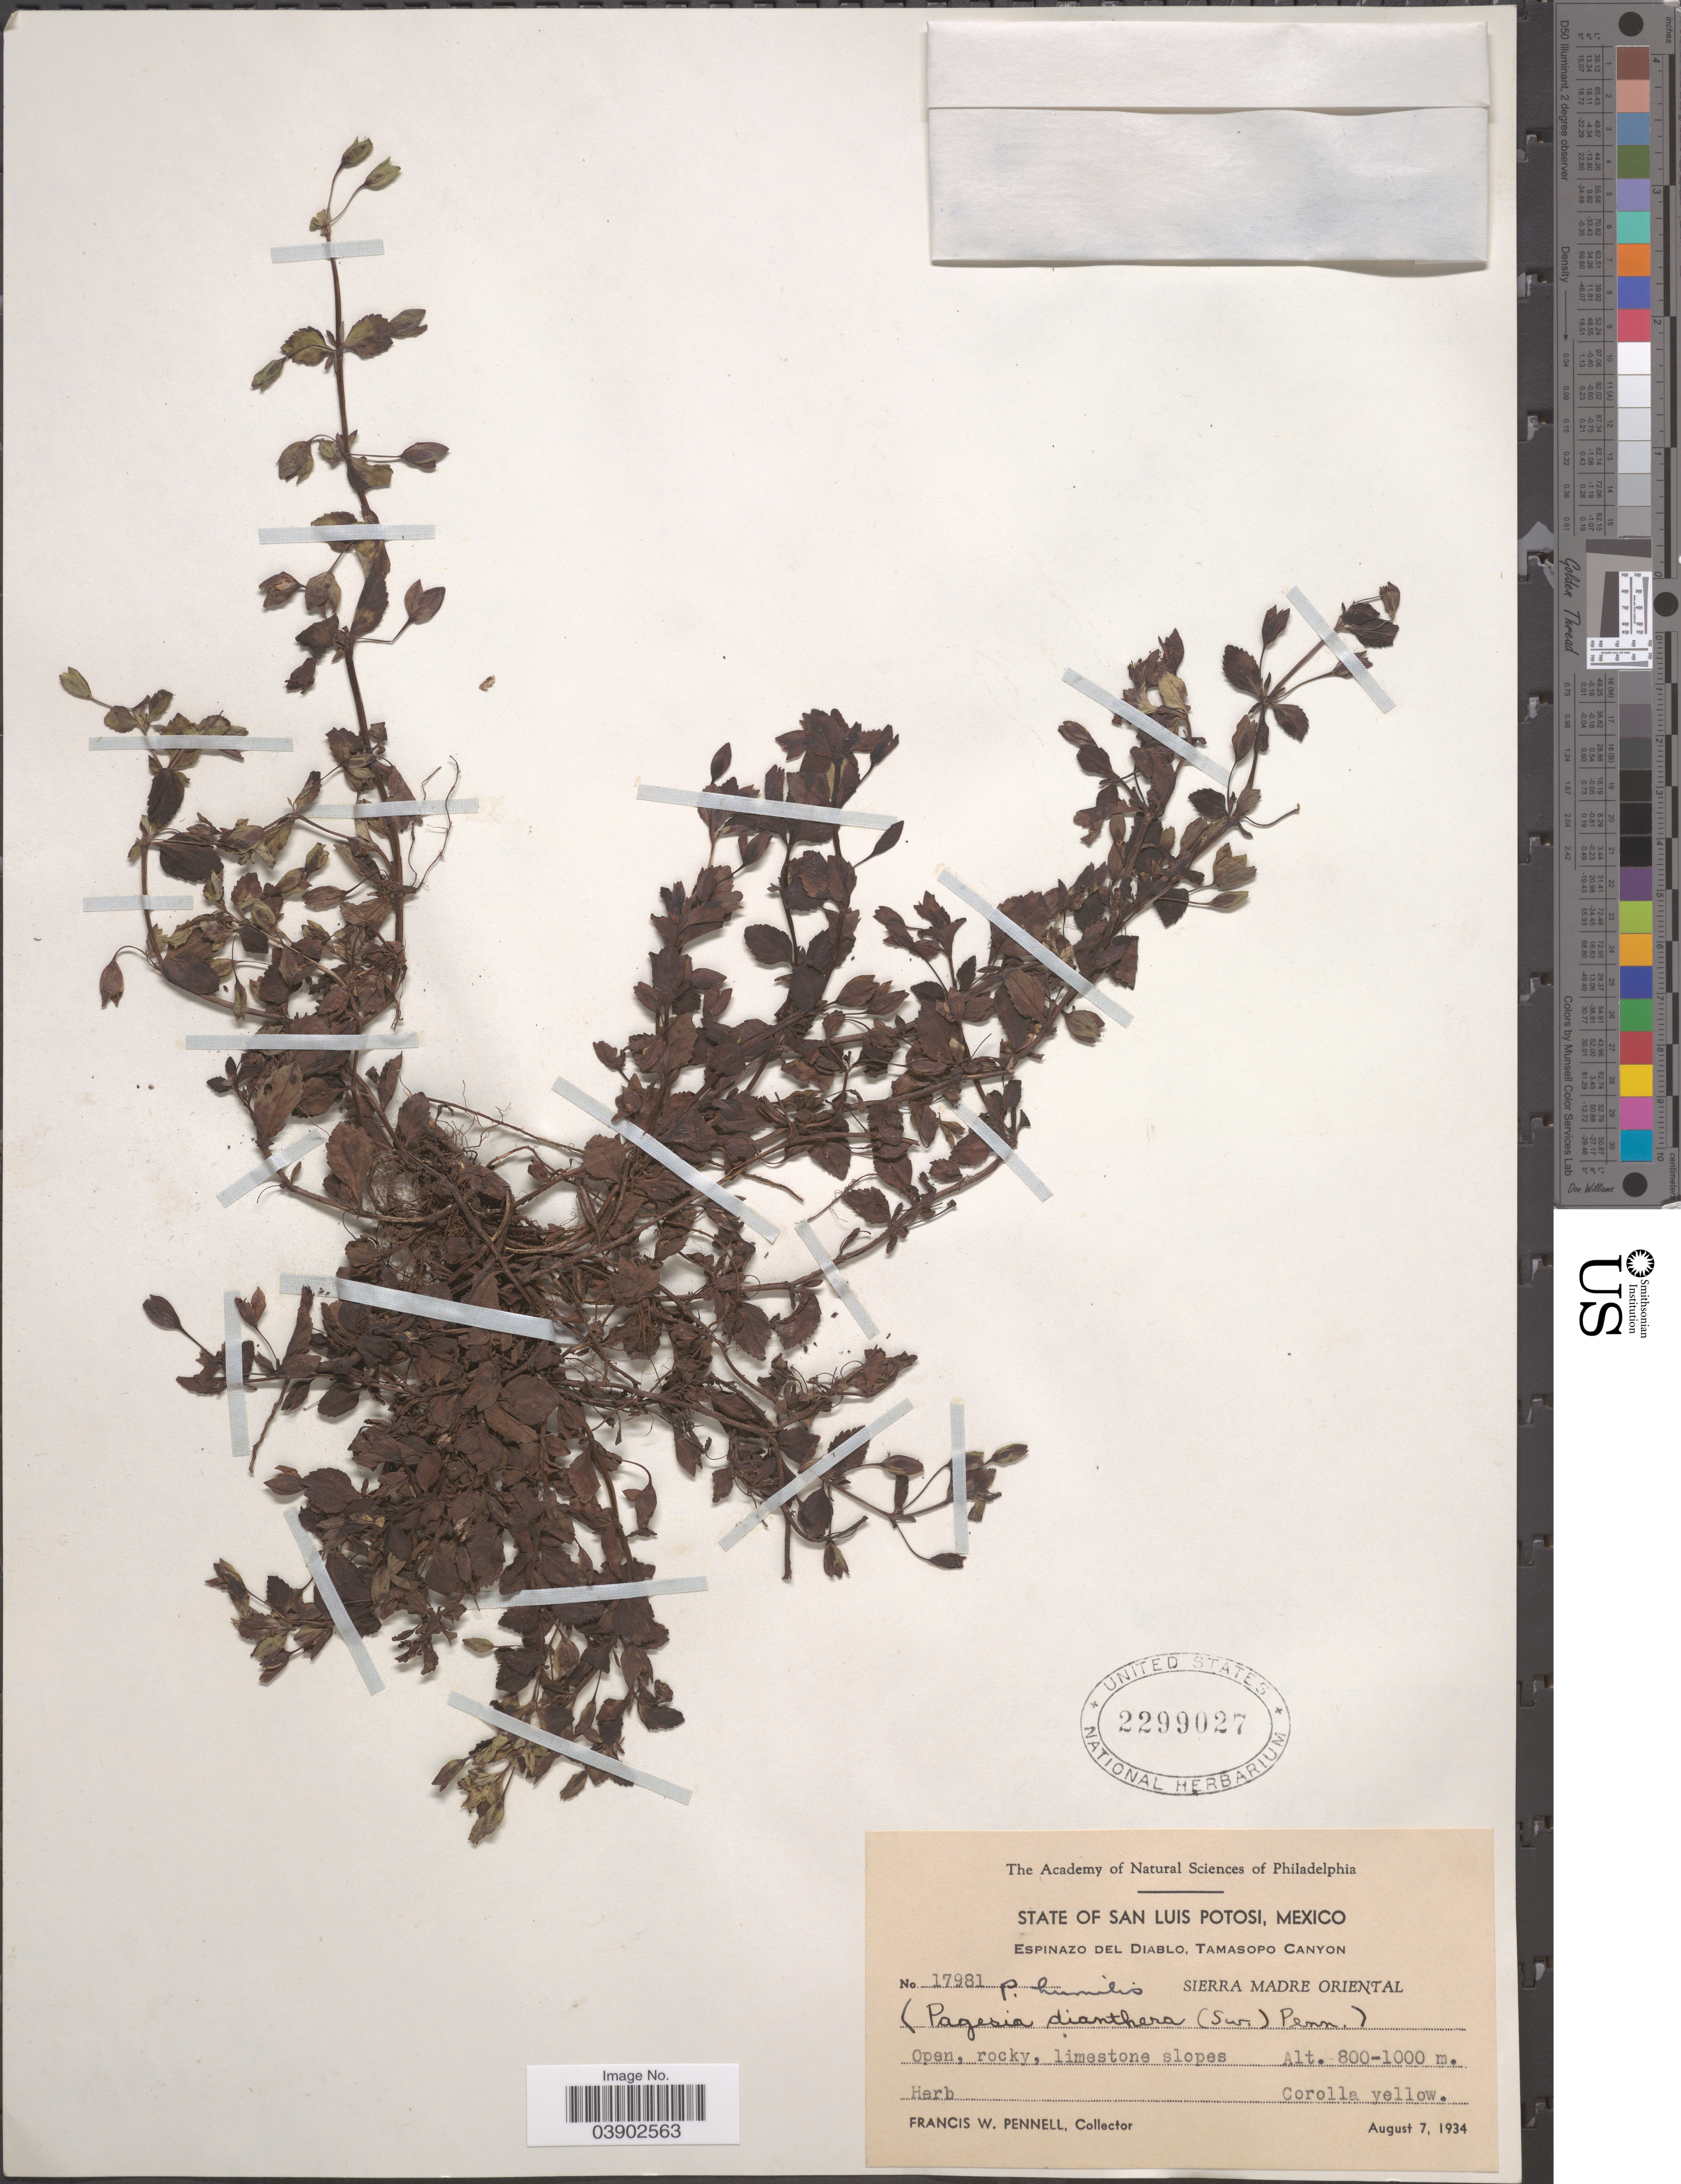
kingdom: Plantae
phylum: Tracheophyta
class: Magnoliopsida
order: Lamiales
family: Plantaginaceae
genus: Mecardonia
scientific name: Mecardonia procumbens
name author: (Mill.) Small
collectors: F. W. Pennell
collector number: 17981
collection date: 1934-08-07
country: Mexico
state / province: San Luis Potosí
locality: Espinazo del Diablo, Tamasopo Canyon. Sierra Madre Oriental.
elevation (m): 800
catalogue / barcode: US 2299027